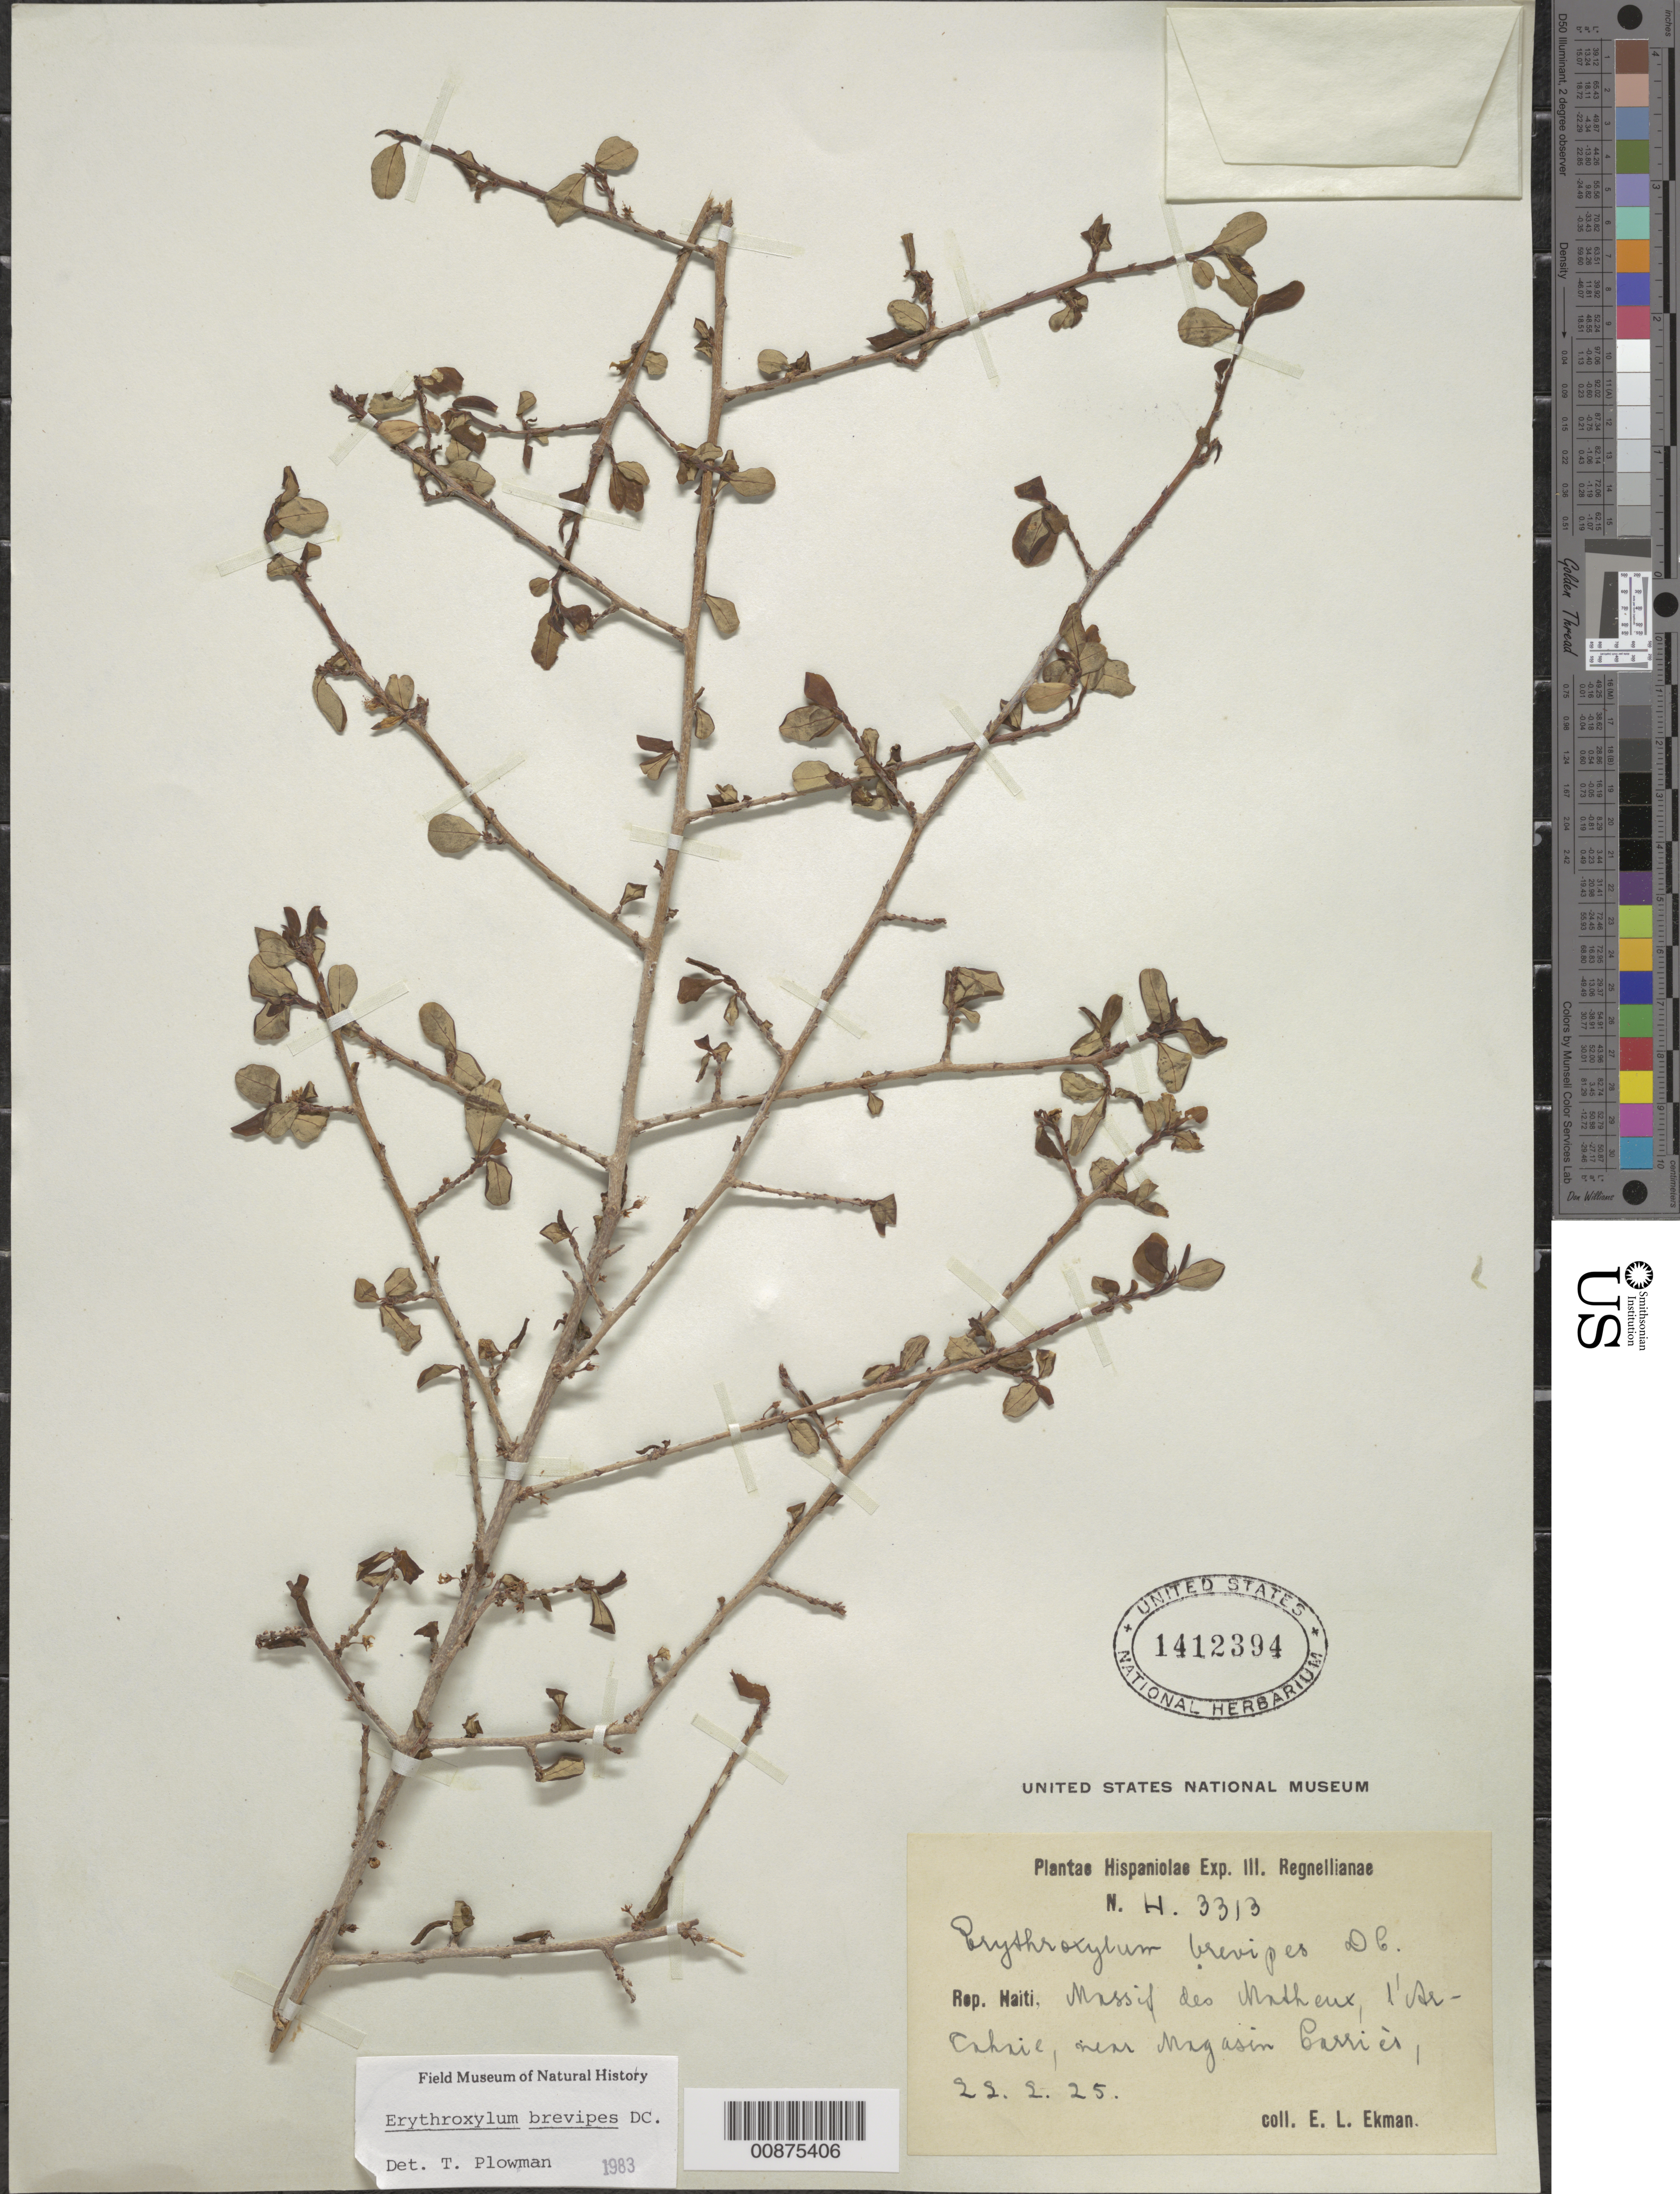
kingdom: Plantae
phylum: Tracheophyta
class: Magnoliopsida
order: Malpighiales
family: Erythroxylaceae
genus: Erythroxylum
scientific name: Erythroxylum brevipes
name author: DC.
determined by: Plowman, Timothy C.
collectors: E. L. Ekman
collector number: H 3313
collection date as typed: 22 Feb 1925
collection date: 1925-02-22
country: Haiti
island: Hispaniola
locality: Massif des Matheux, l'Arcahaie, near Magasin Carriès.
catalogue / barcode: US 1412394